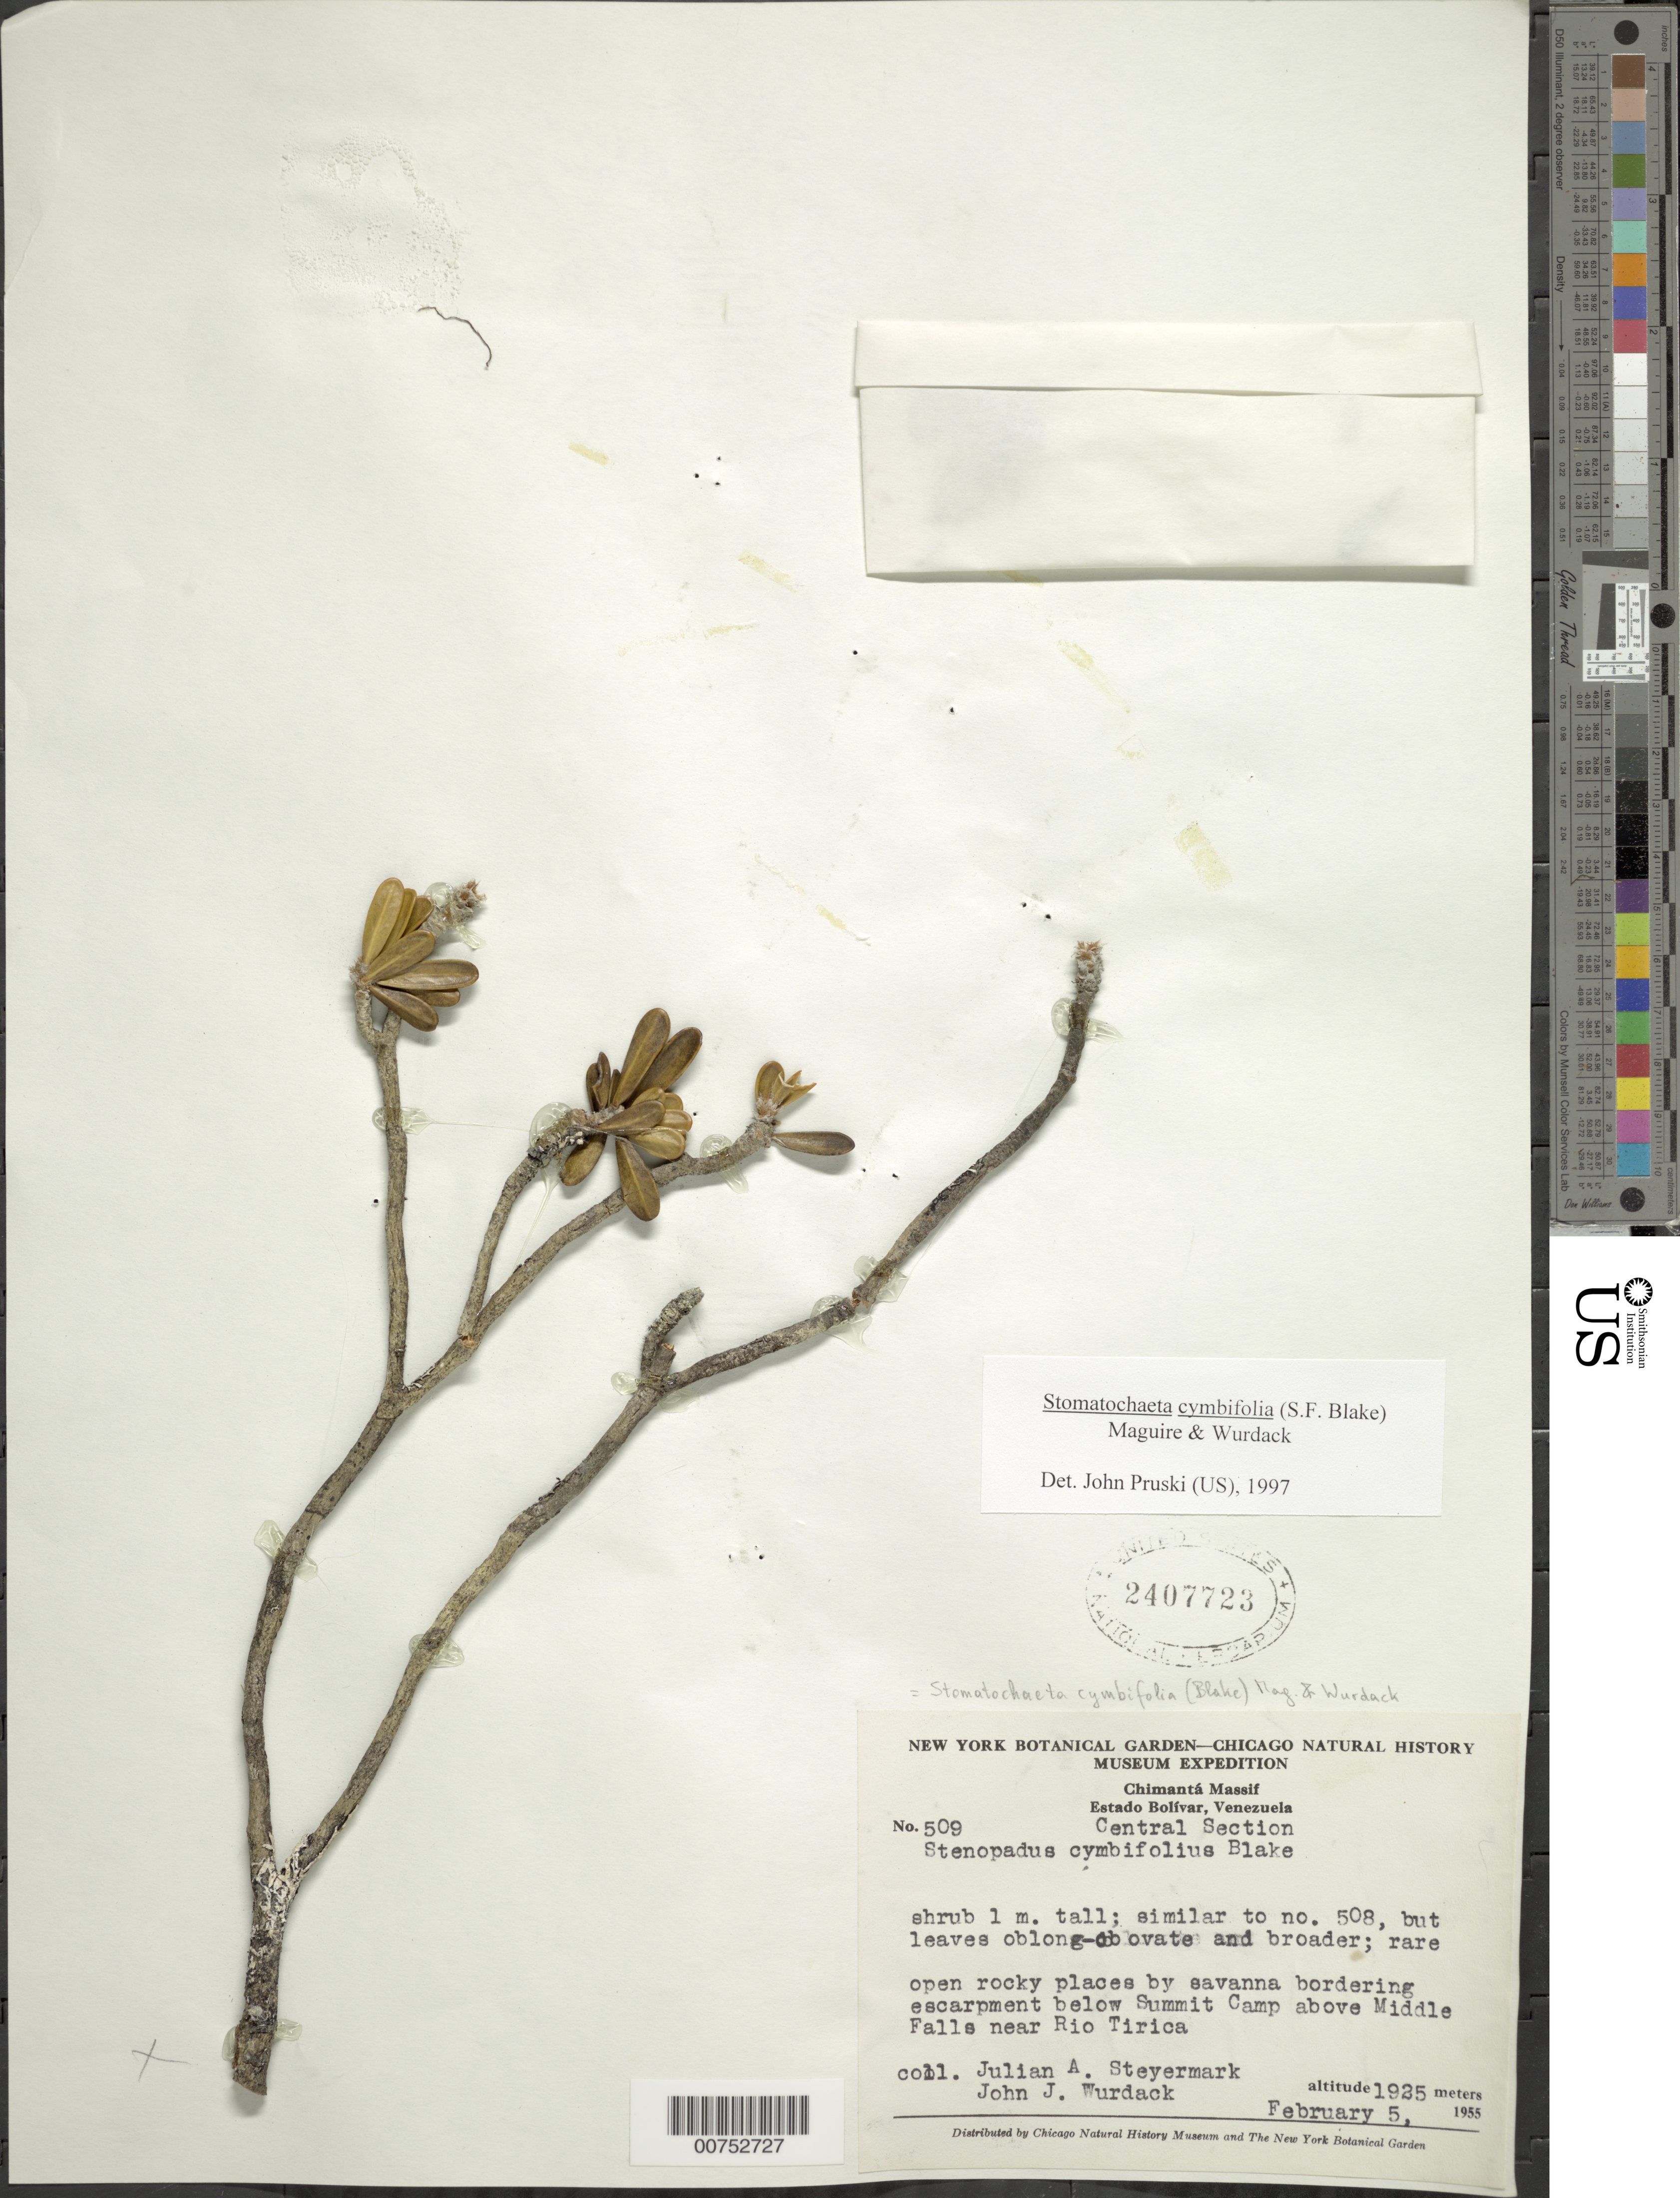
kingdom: Plantae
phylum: Tracheophyta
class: Magnoliopsida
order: Asterales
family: Asteraceae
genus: Stomatochaeta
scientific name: Stomatochaeta cymbifolia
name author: (S.F. Blake) Maguire & Wurdack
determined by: Pruski, J. F.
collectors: J. Steyermark & J. J. Wurdack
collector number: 55 509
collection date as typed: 5-Feb-55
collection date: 1955-02-05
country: Venezuela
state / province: Bolívar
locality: Chimantá Massif, Central section, below summit camp above middle falls near Río Tirica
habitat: Open rocky places by savanna bordering escarpment below summit camp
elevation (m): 1925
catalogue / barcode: US 2407723